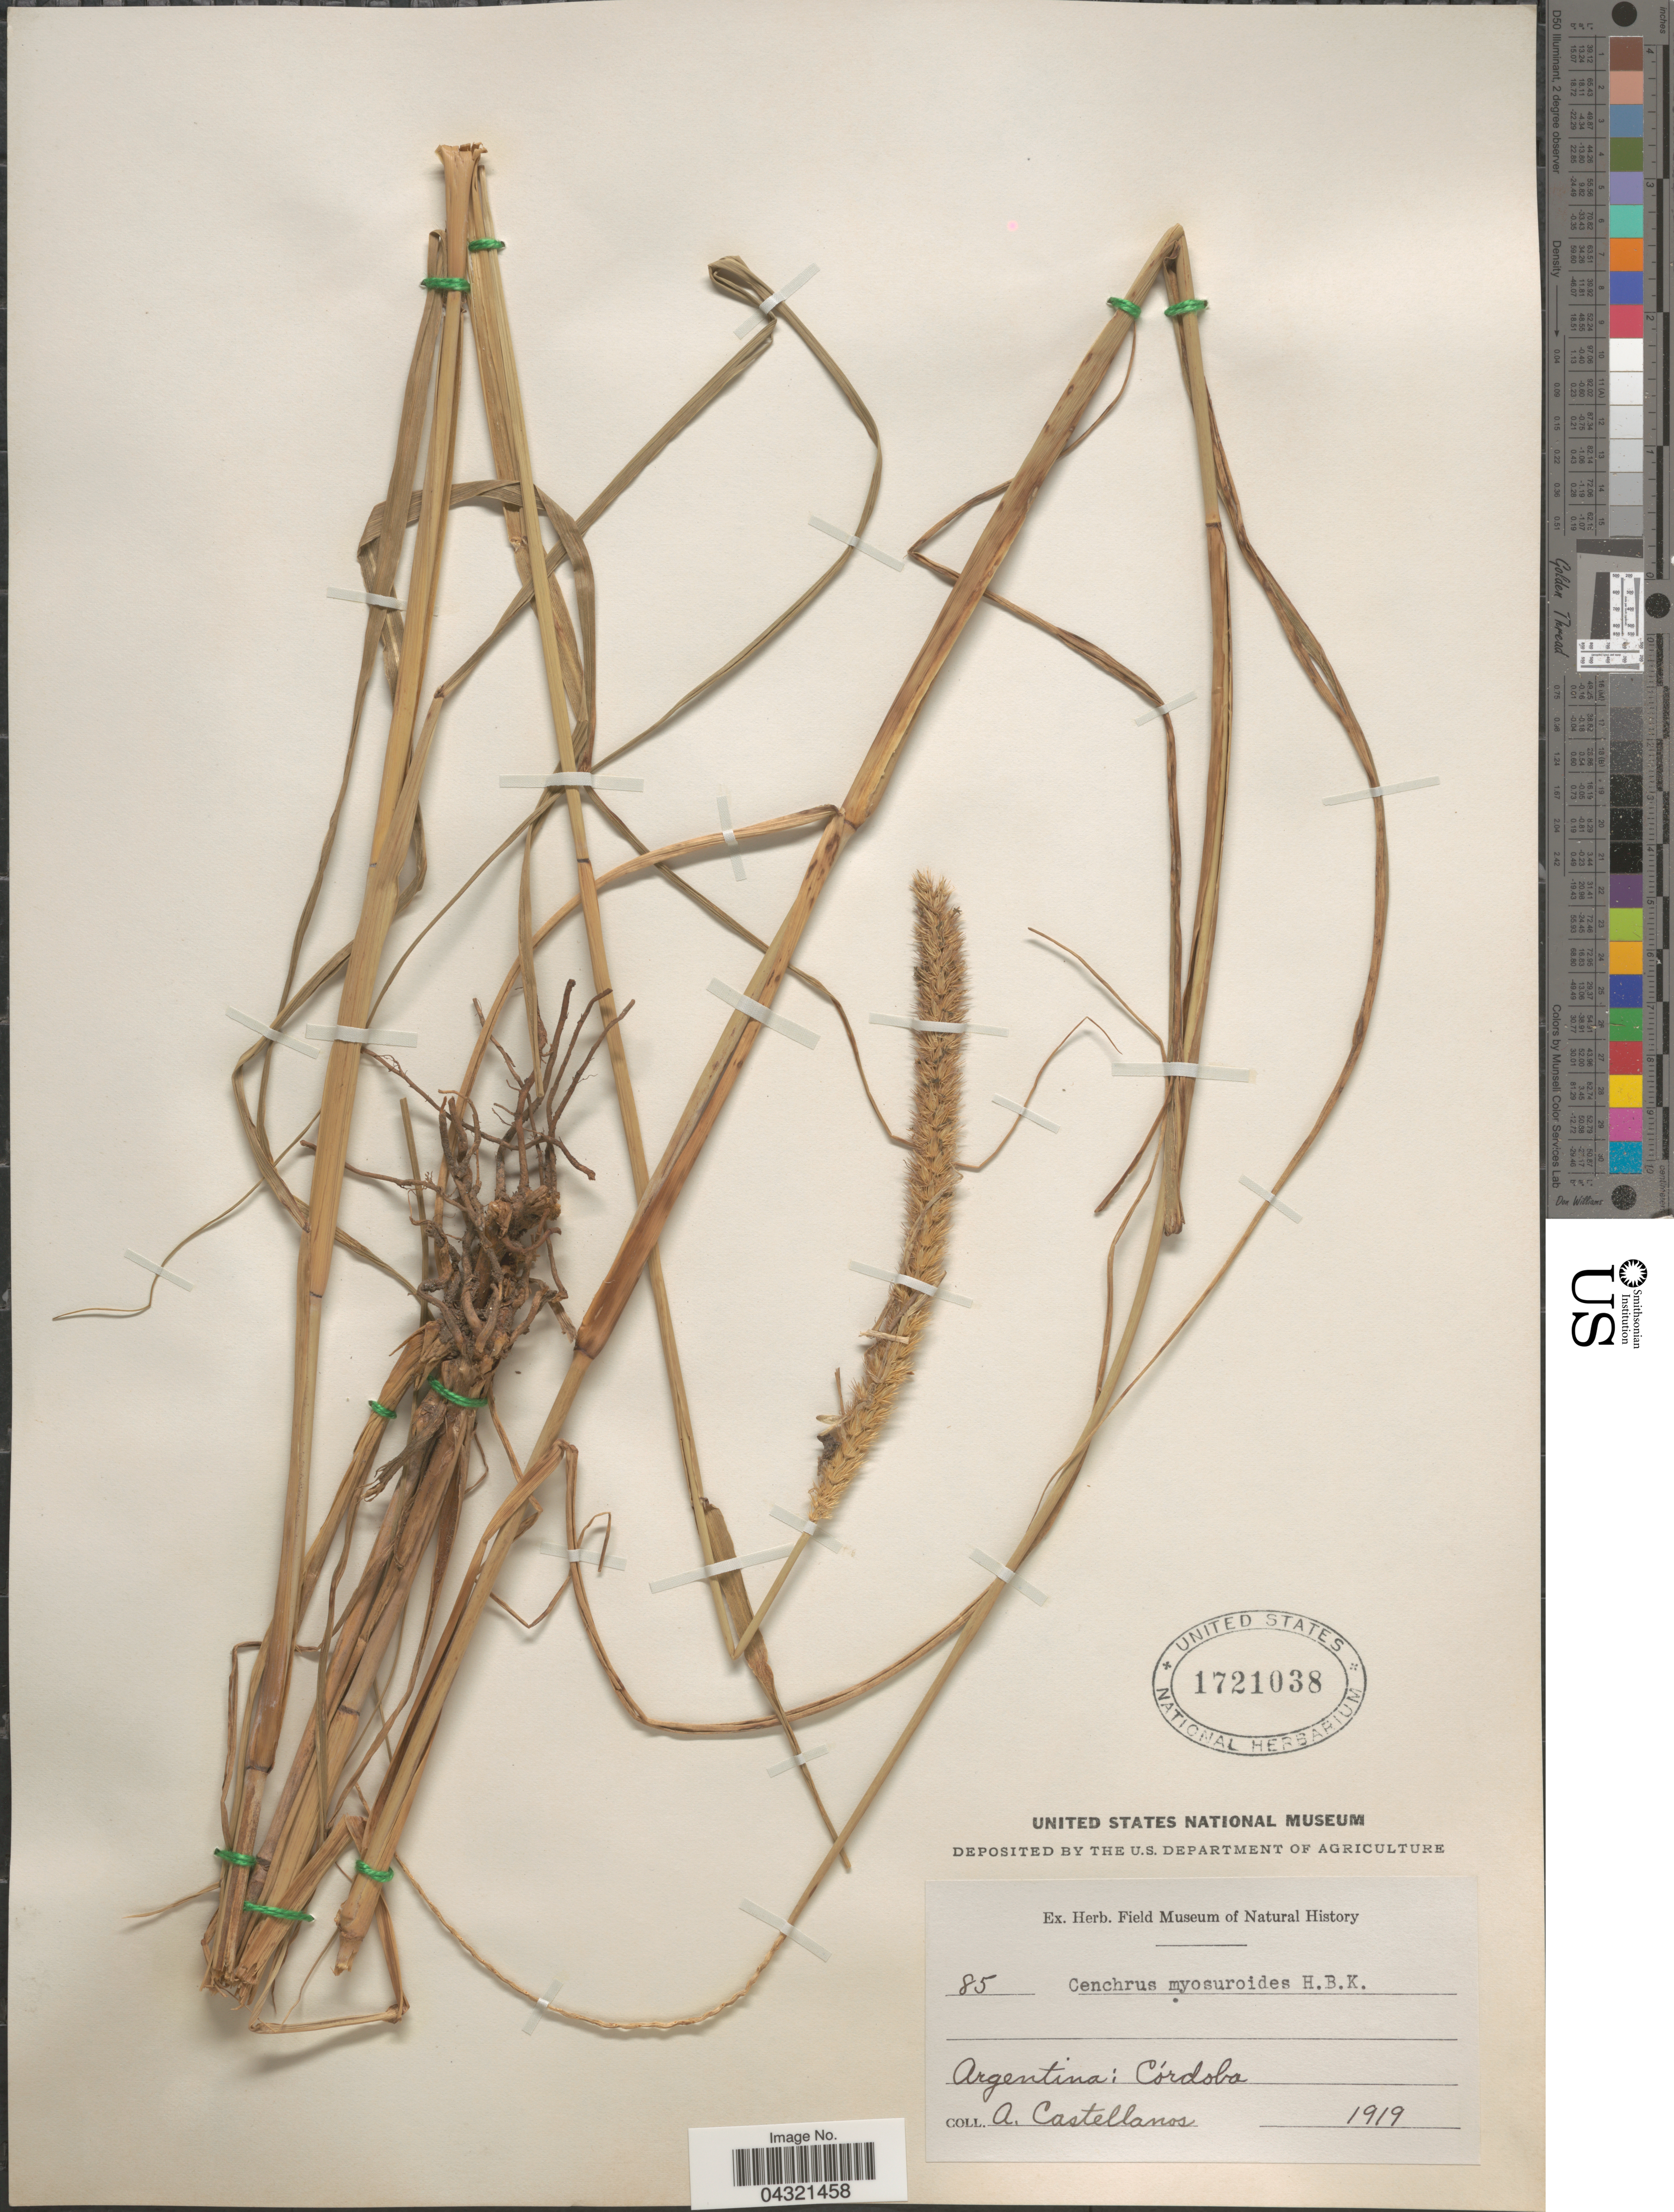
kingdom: Plantae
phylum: Tracheophyta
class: Liliopsida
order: Poales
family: Poaceae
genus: Cenchrus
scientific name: Cenchrus myosuroides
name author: Kunth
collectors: A. Castellanos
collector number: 85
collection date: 1919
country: Argentina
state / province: Cordoba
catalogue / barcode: US 1721038